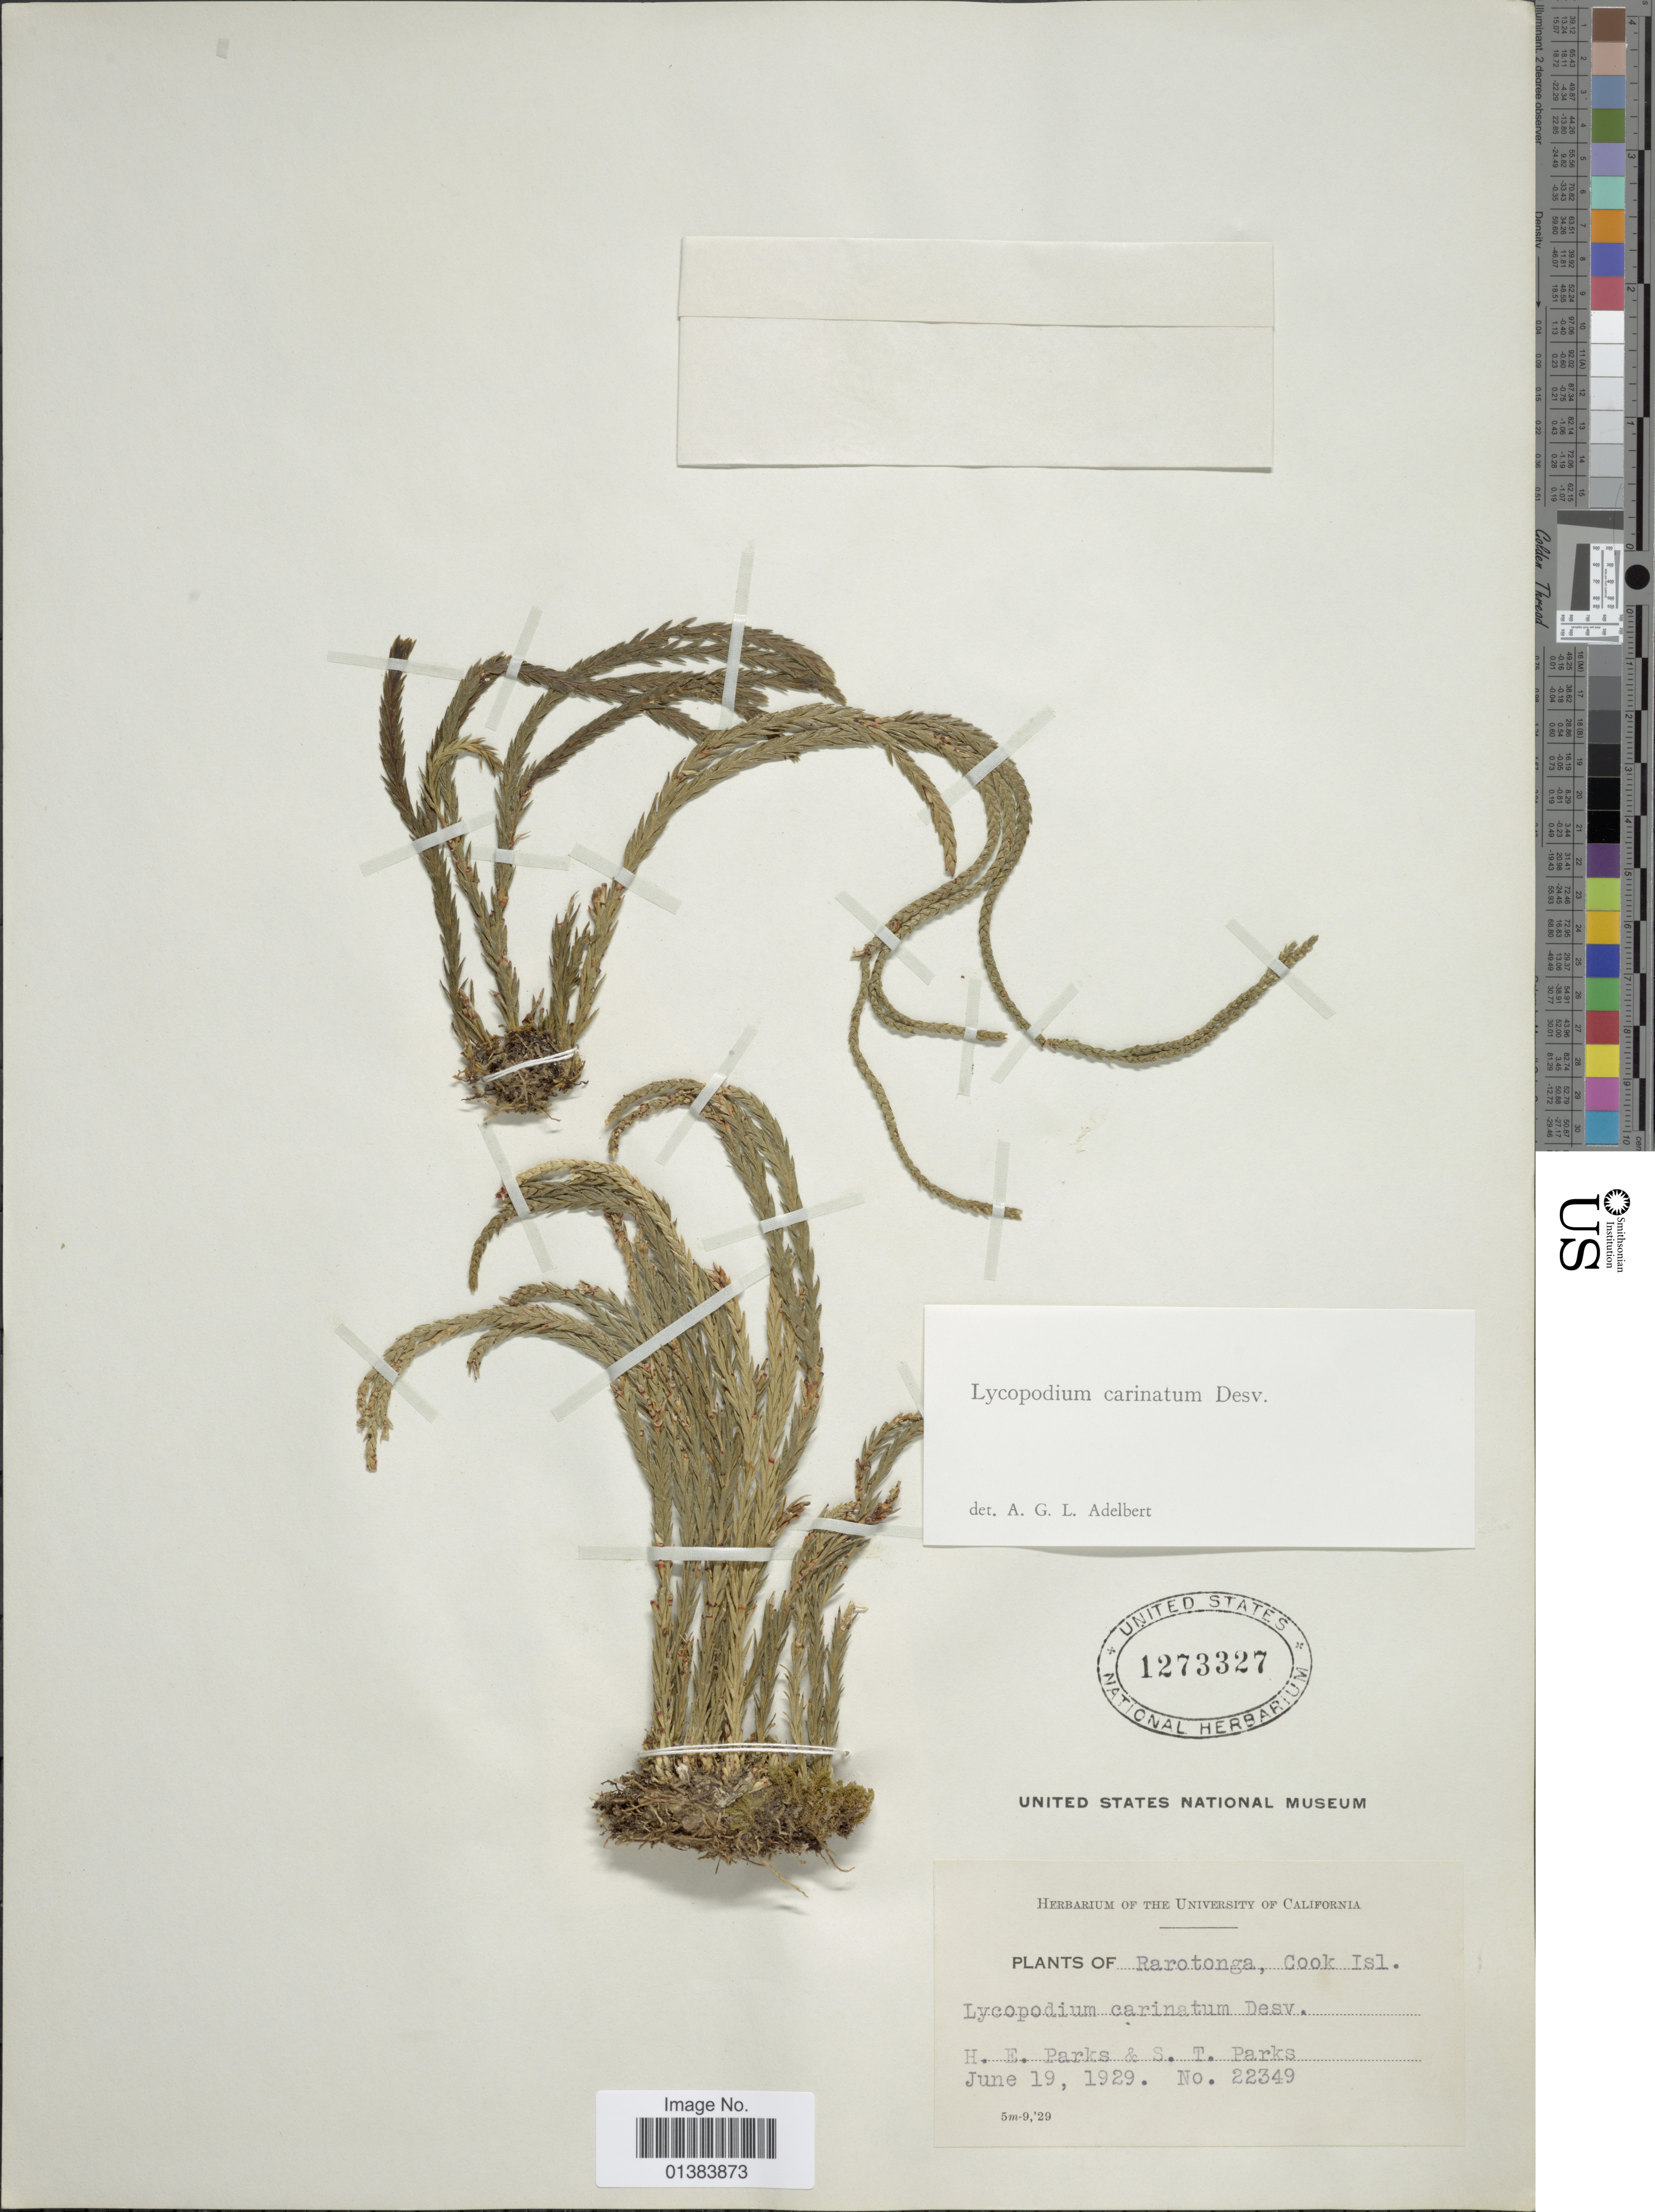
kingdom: Plantae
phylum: Tracheophyta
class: Lycopodiopsida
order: Lycopodiales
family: Lycopodiaceae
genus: Phlegmariurus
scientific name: Phlegmariurus carinatus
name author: (Desv.) Ching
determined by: Field, A. R.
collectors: H. E. Parks & S. Parks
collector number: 22349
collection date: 1929-06-19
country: Cook Islands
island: Rarotonga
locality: Rarotonga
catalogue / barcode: US 1273327